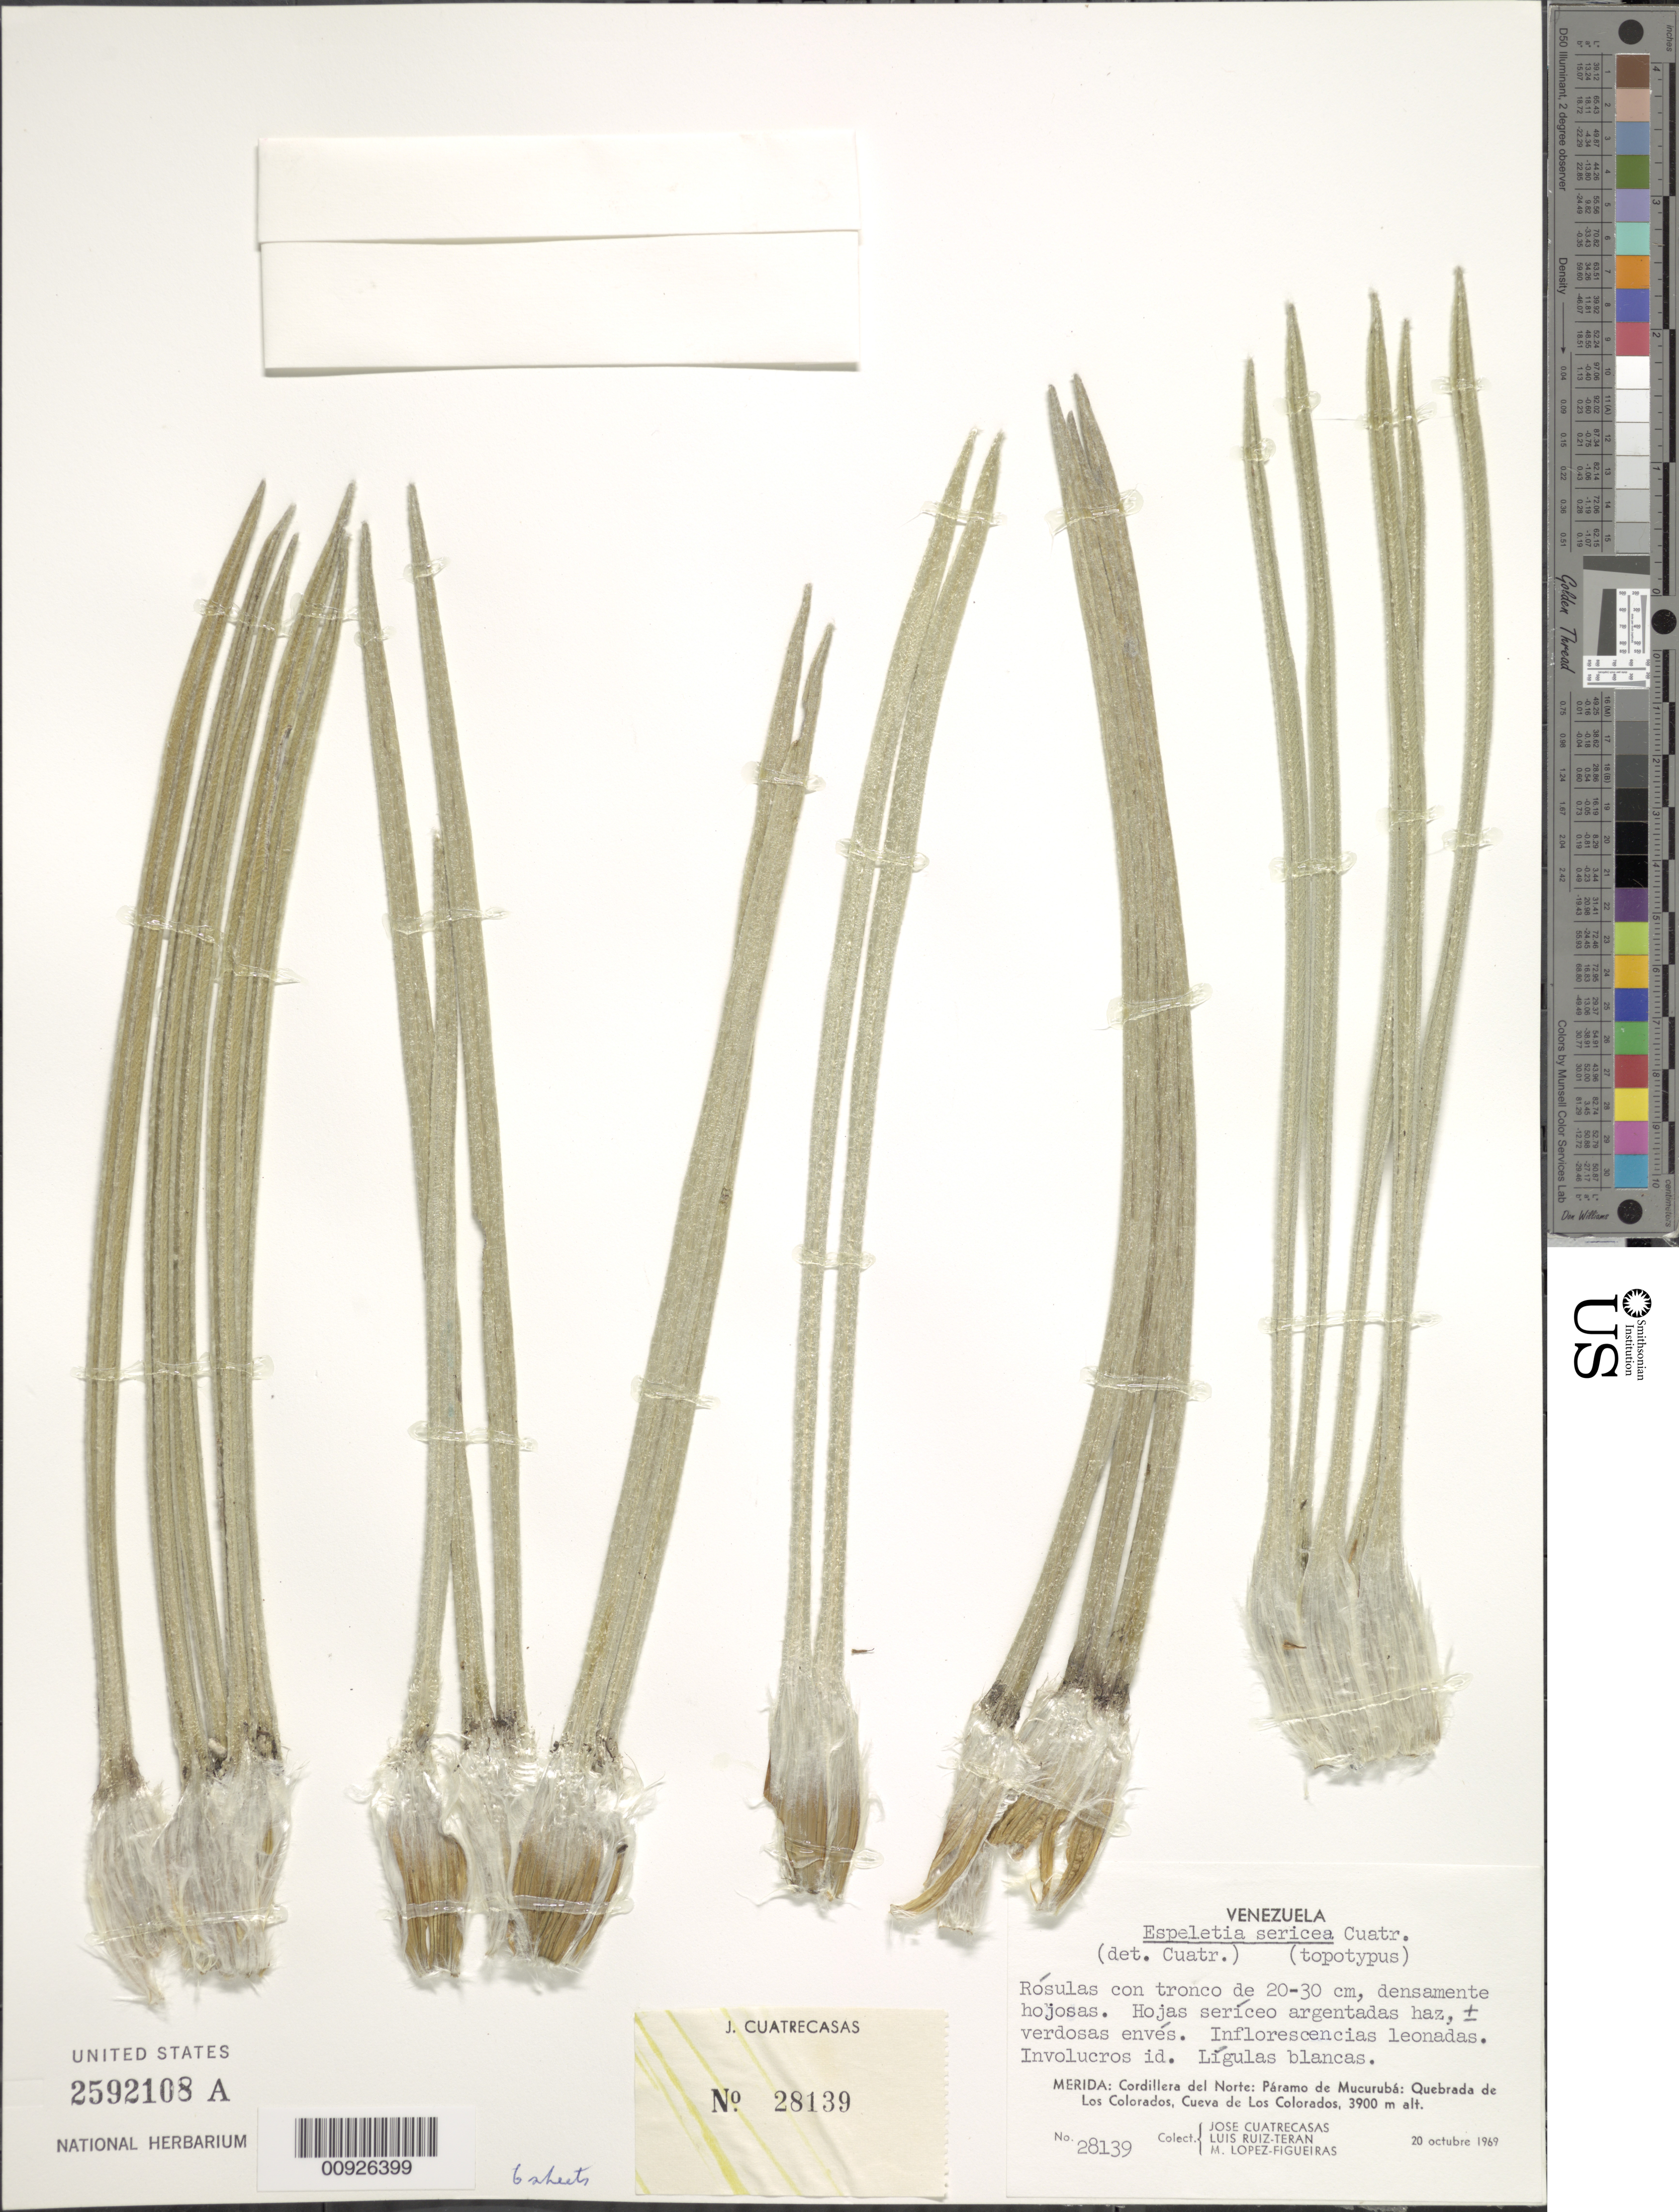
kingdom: Plantae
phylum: Tracheophyta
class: Magnoliopsida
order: Asterales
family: Asteraceae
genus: Espeletiopsis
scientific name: Espeletiopsis pannosa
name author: (Standl.) Cuatrec.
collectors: J. Cuatrecasas, L. E. Ruíz-Terán & M. López Figueiras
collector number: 28139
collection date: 1969-10-20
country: Venezuela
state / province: Mérida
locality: P. de Mucurubá. Cordillera del Norte, Quebrada Los Colorados, Cueva de Los Colorados.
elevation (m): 3900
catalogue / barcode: US 2592108A